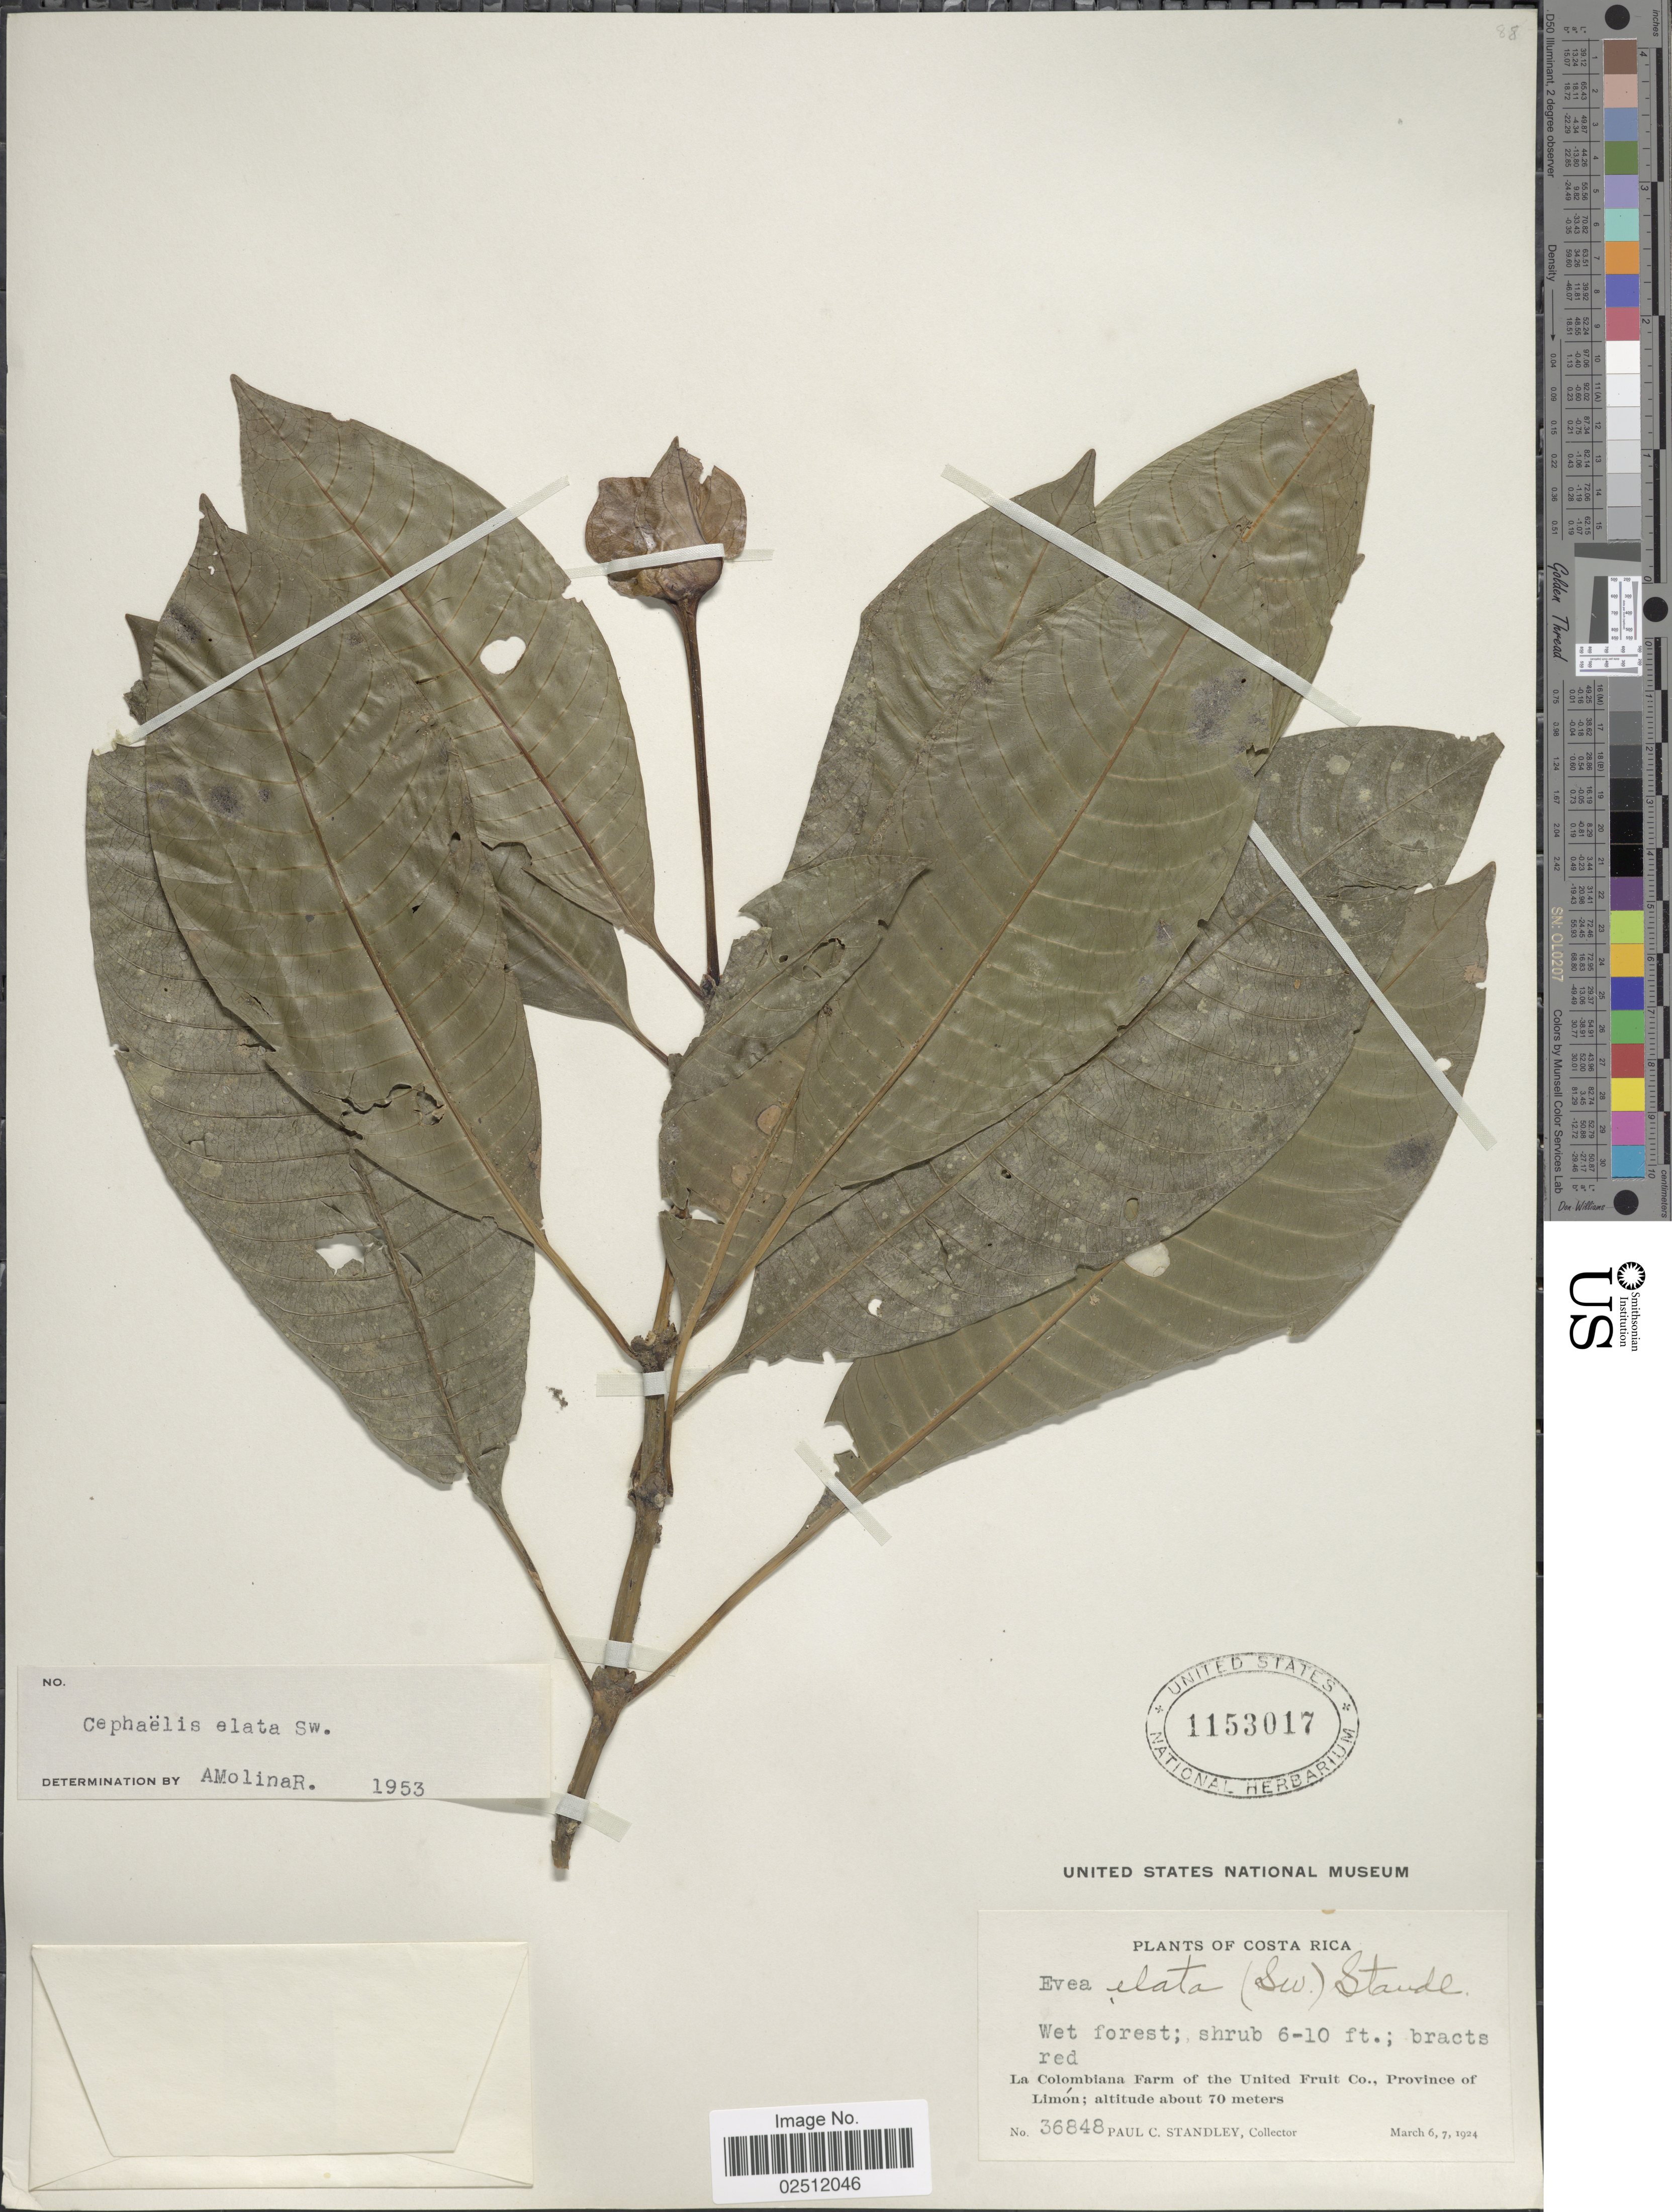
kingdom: Plantae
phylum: Tracheophyta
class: Magnoliopsida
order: Gentianales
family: Rubiaceae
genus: Psychotria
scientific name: Psychotria elata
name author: (Sw.) Hammel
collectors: P. C. Standley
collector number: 36848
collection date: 1924-03-06/1924-03-07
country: Costa Rica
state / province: Limón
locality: Wet forest; La Colombiana Farm of the United Fruit Co.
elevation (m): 70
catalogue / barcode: US 1153017